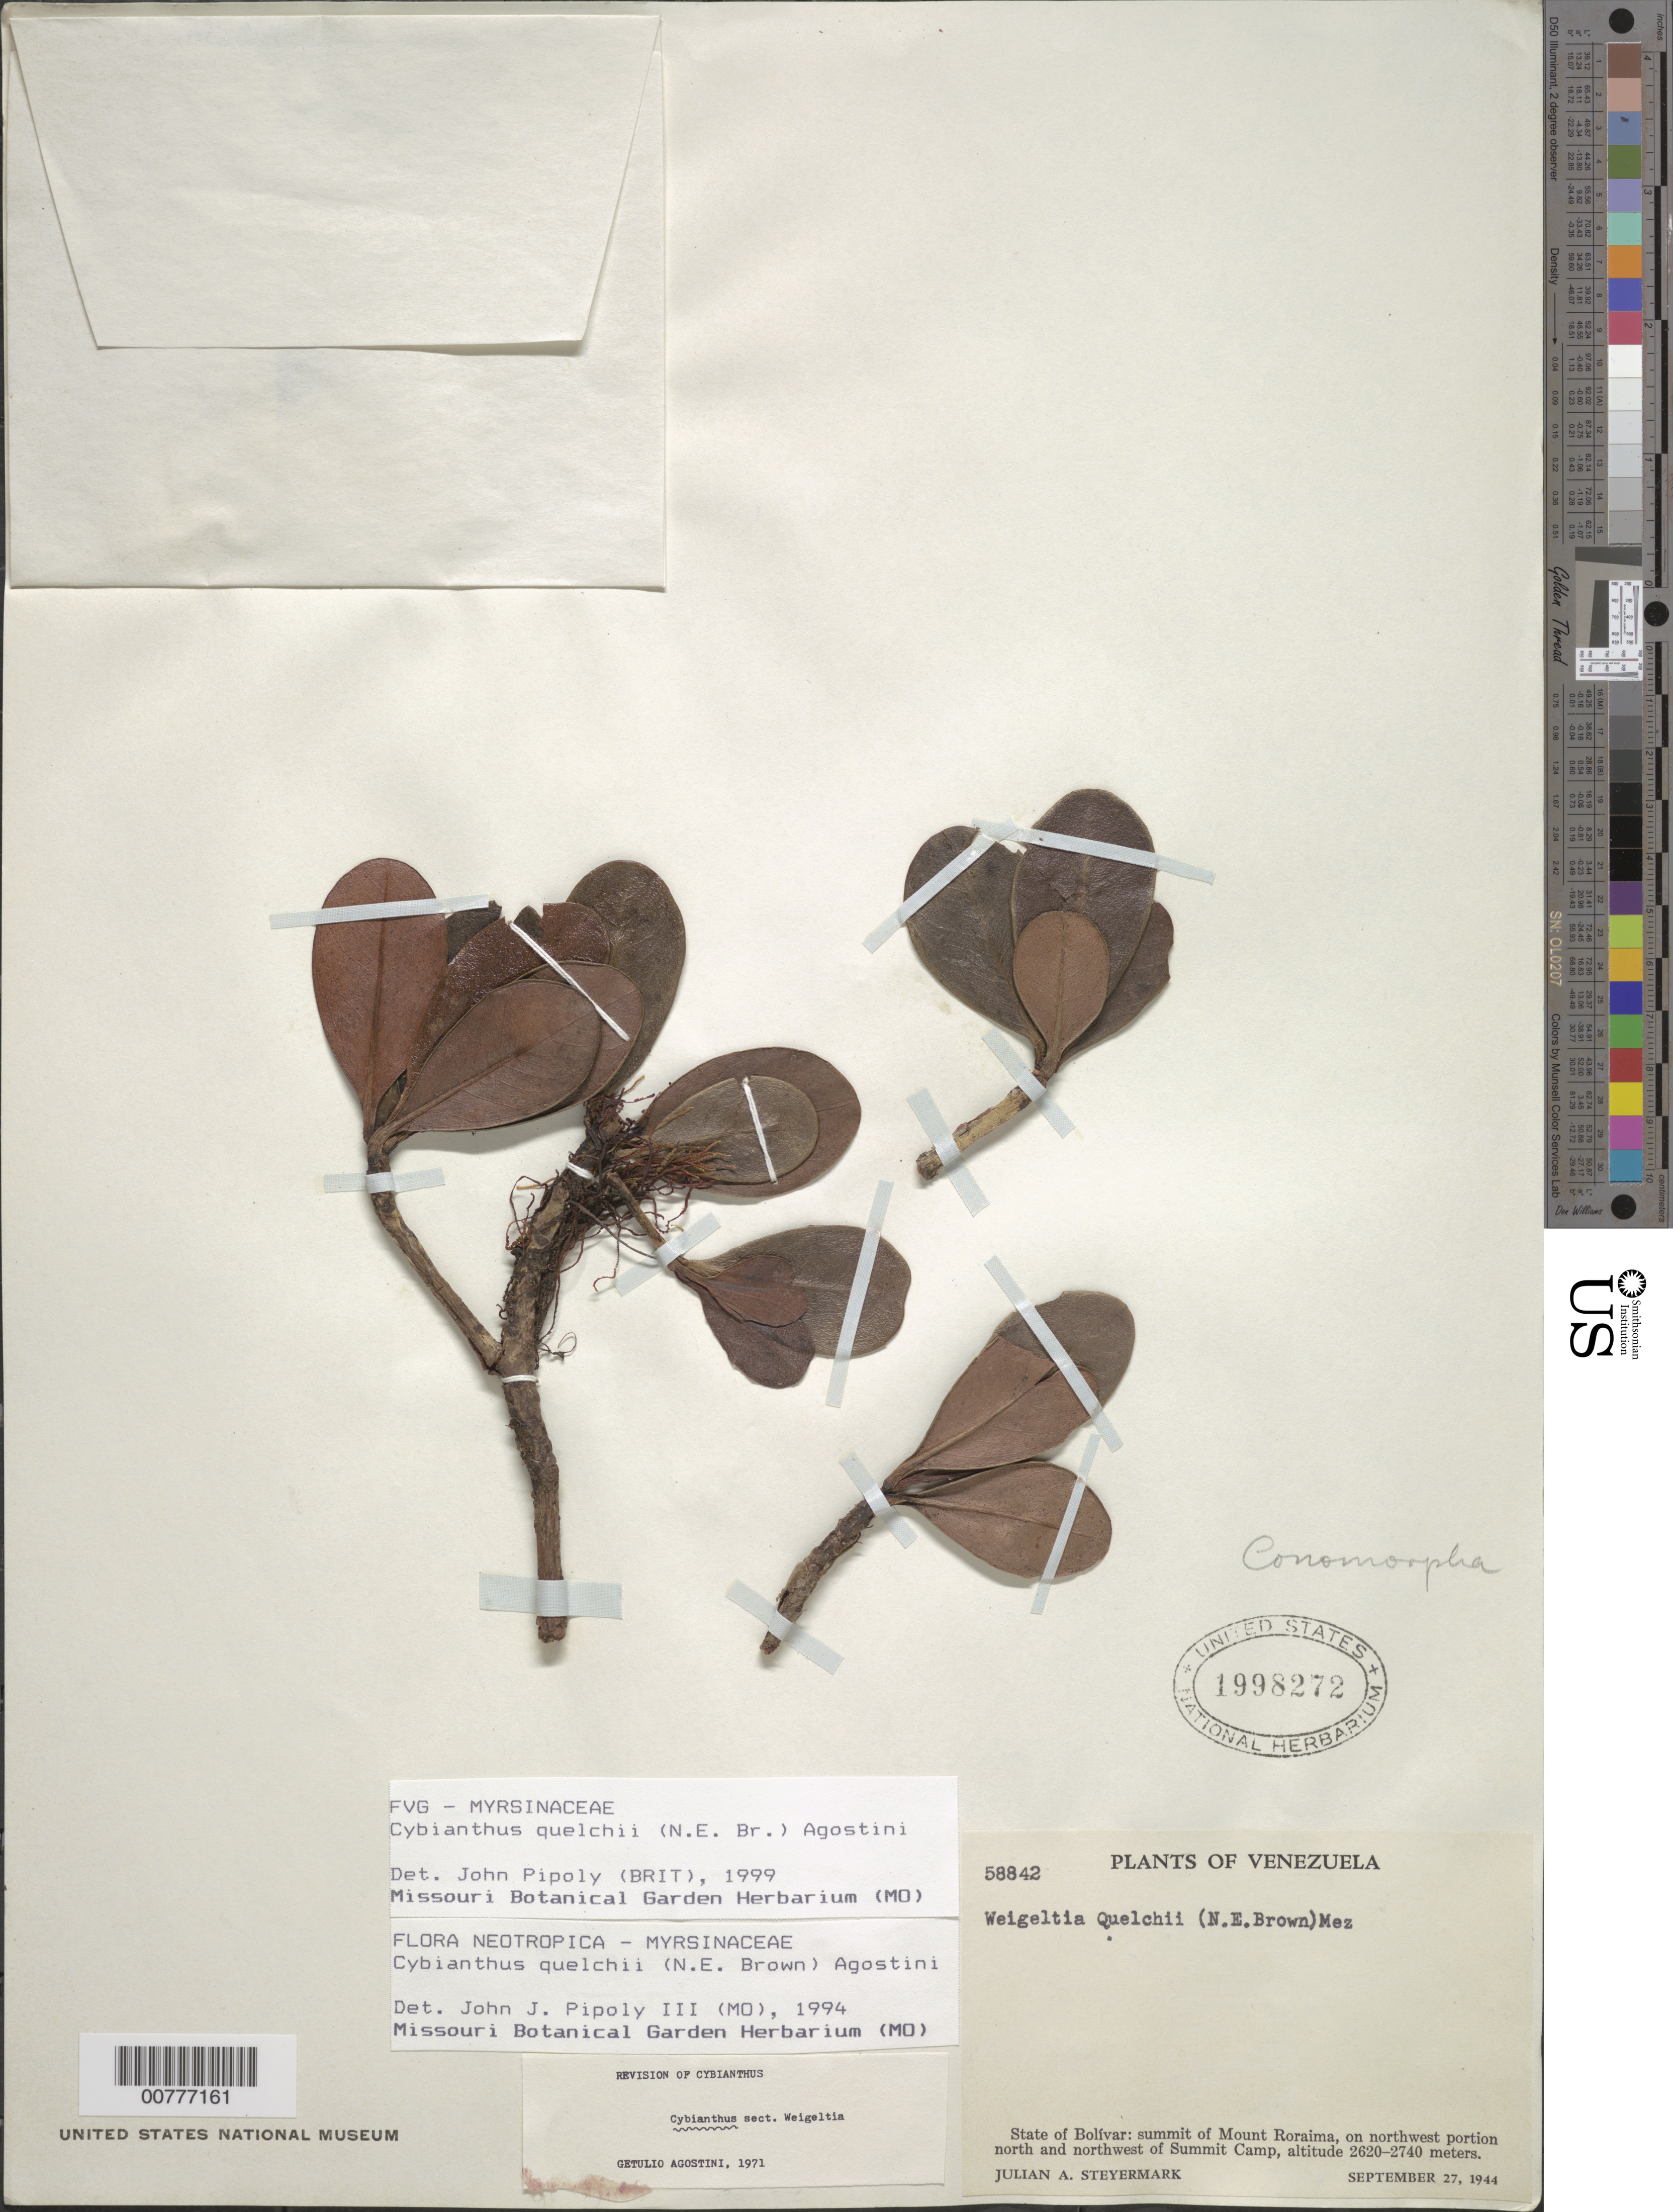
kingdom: Plantae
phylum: Tracheophyta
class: Magnoliopsida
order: Ericales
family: Primulaceae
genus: Cybianthus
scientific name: Cybianthus quelchii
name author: (N.E. Br.) G. Agostini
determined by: Pipoly, J. J., III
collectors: J. Steyermark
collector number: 58842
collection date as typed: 27-Sep-44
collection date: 1944-09-27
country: Venezuela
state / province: Bolívar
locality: Mt. Roraima, summit, on northwest portion, north and northwest of Summit Camp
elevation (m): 2620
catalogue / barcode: US 1998272